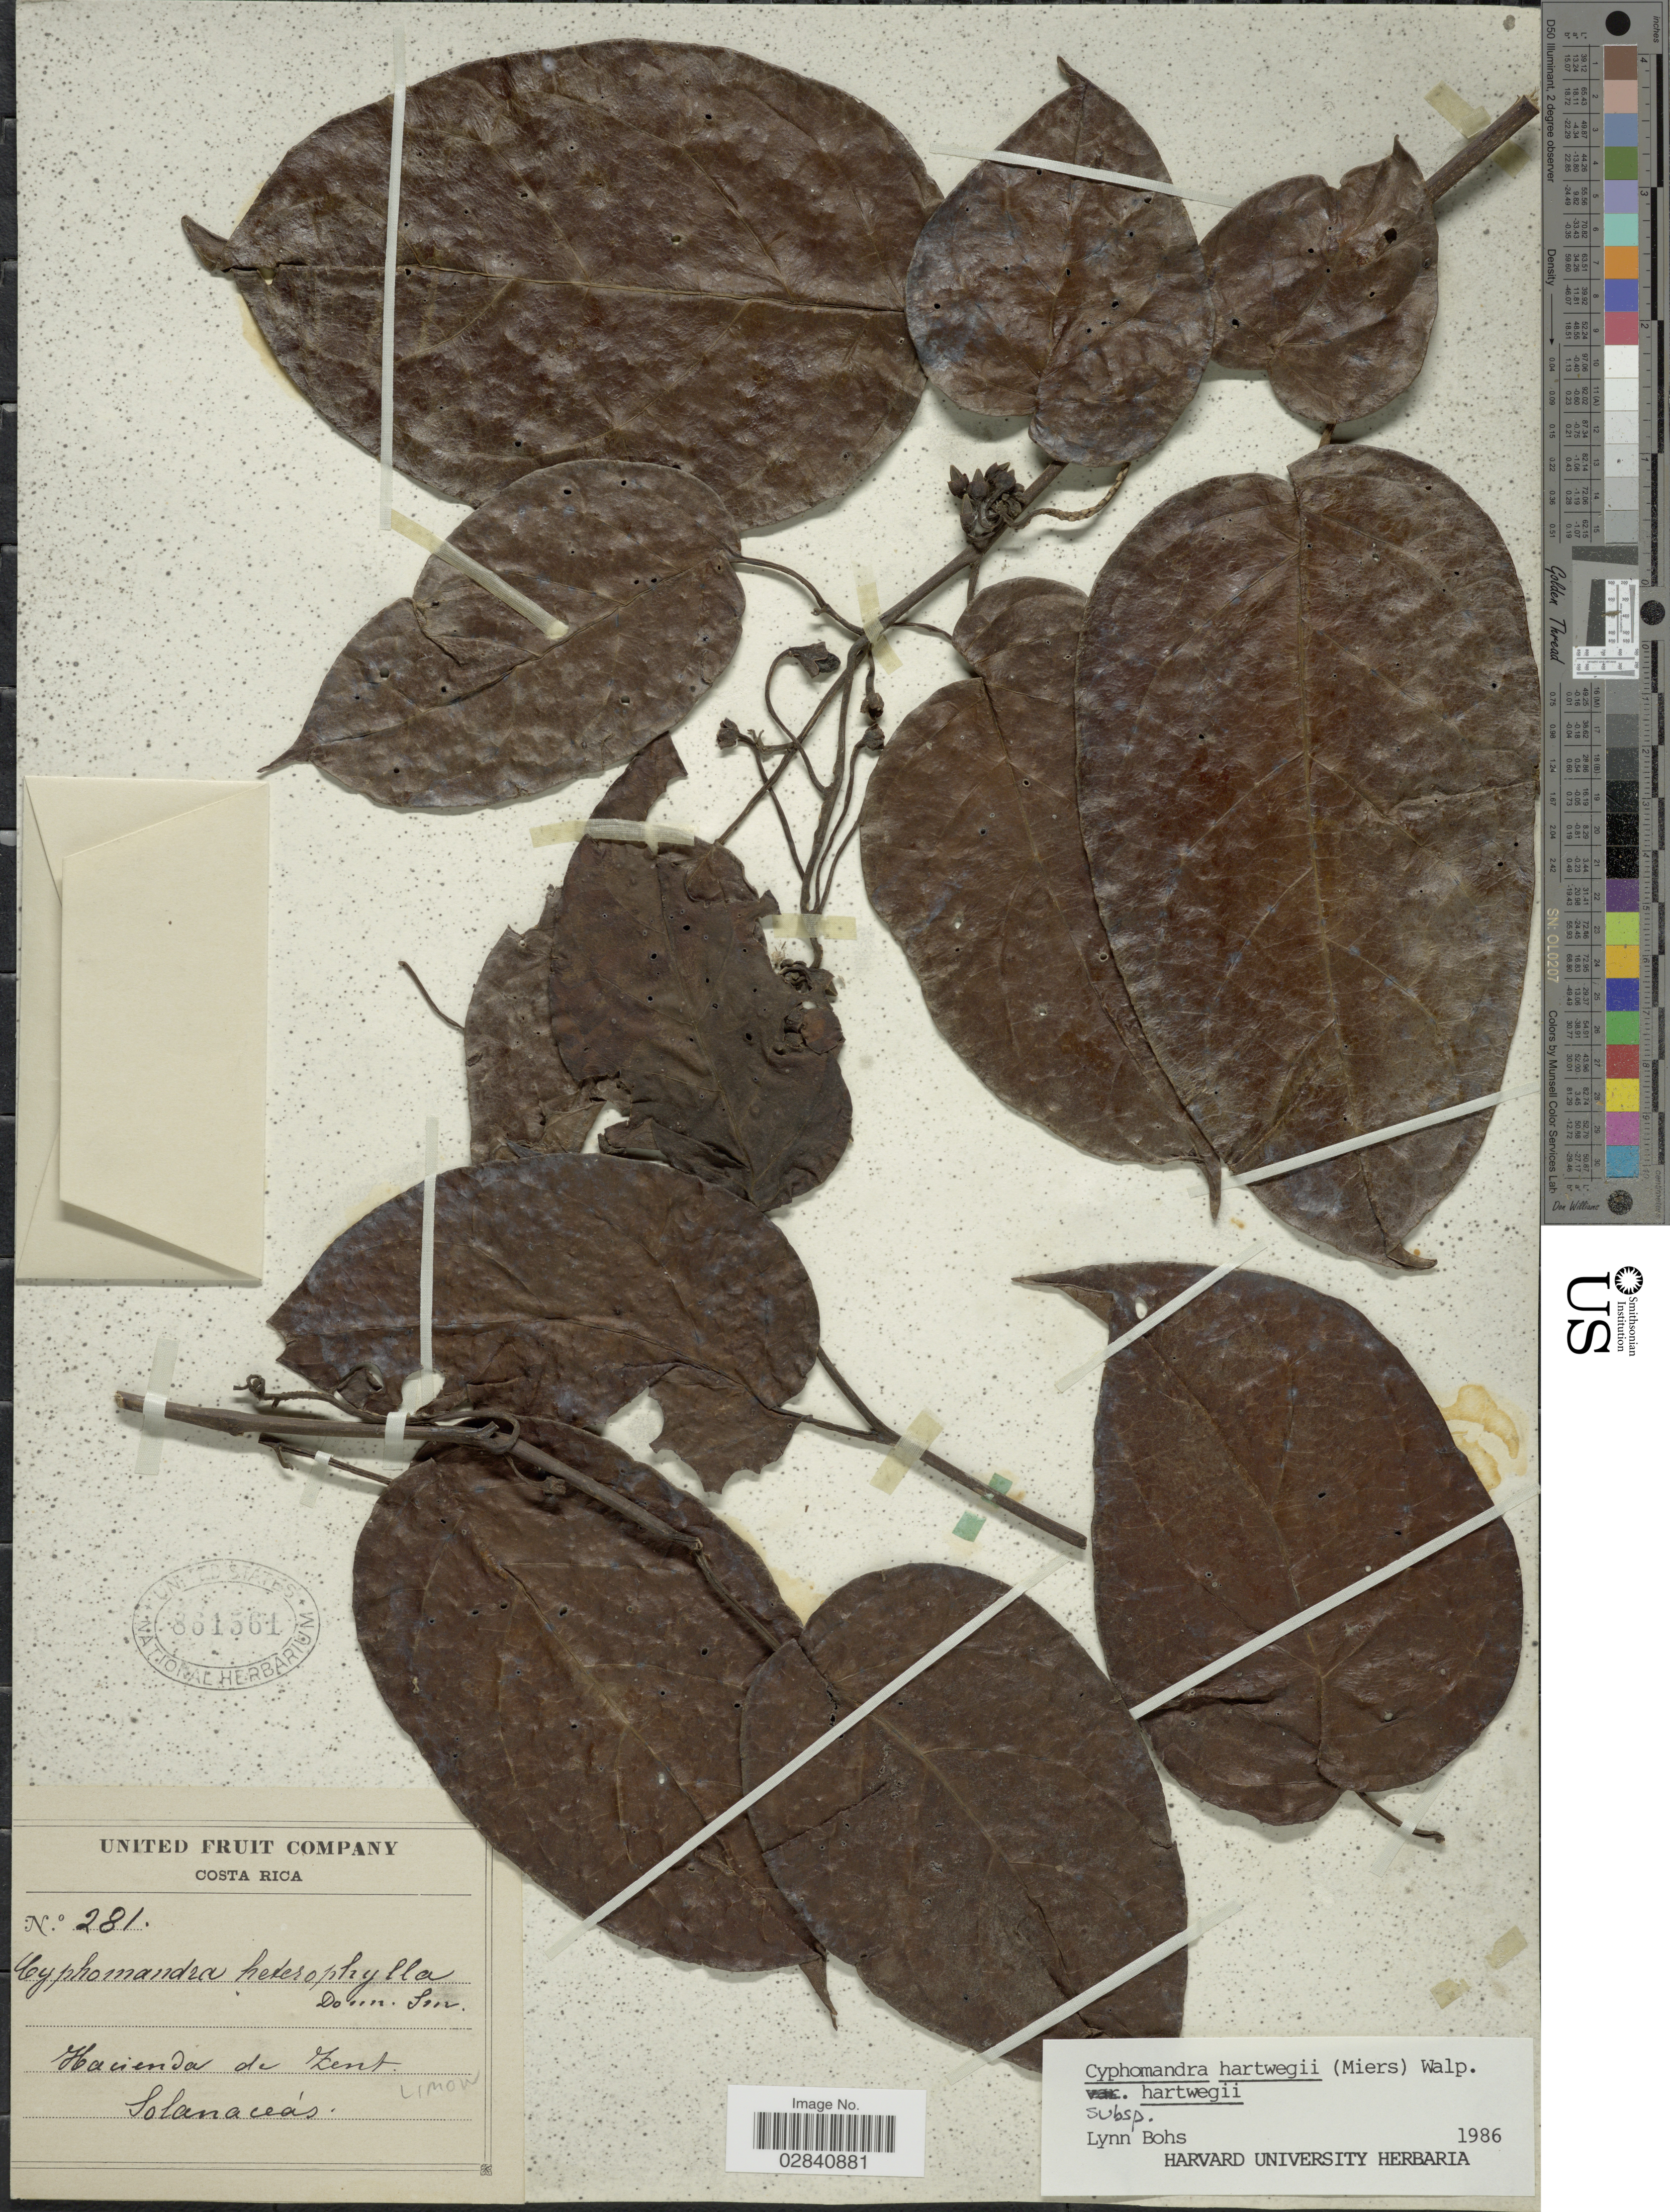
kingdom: Plantae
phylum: Tracheophyta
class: Magnoliopsida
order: Solanales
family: Solanaceae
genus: Cyphomandra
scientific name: Cyphomandra hartwegii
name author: (Miers) Sendtn. ex Walp.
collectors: United Fruit Company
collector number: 281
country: Costa Rica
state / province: Limón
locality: Hacienda de Zent.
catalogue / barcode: US 861561